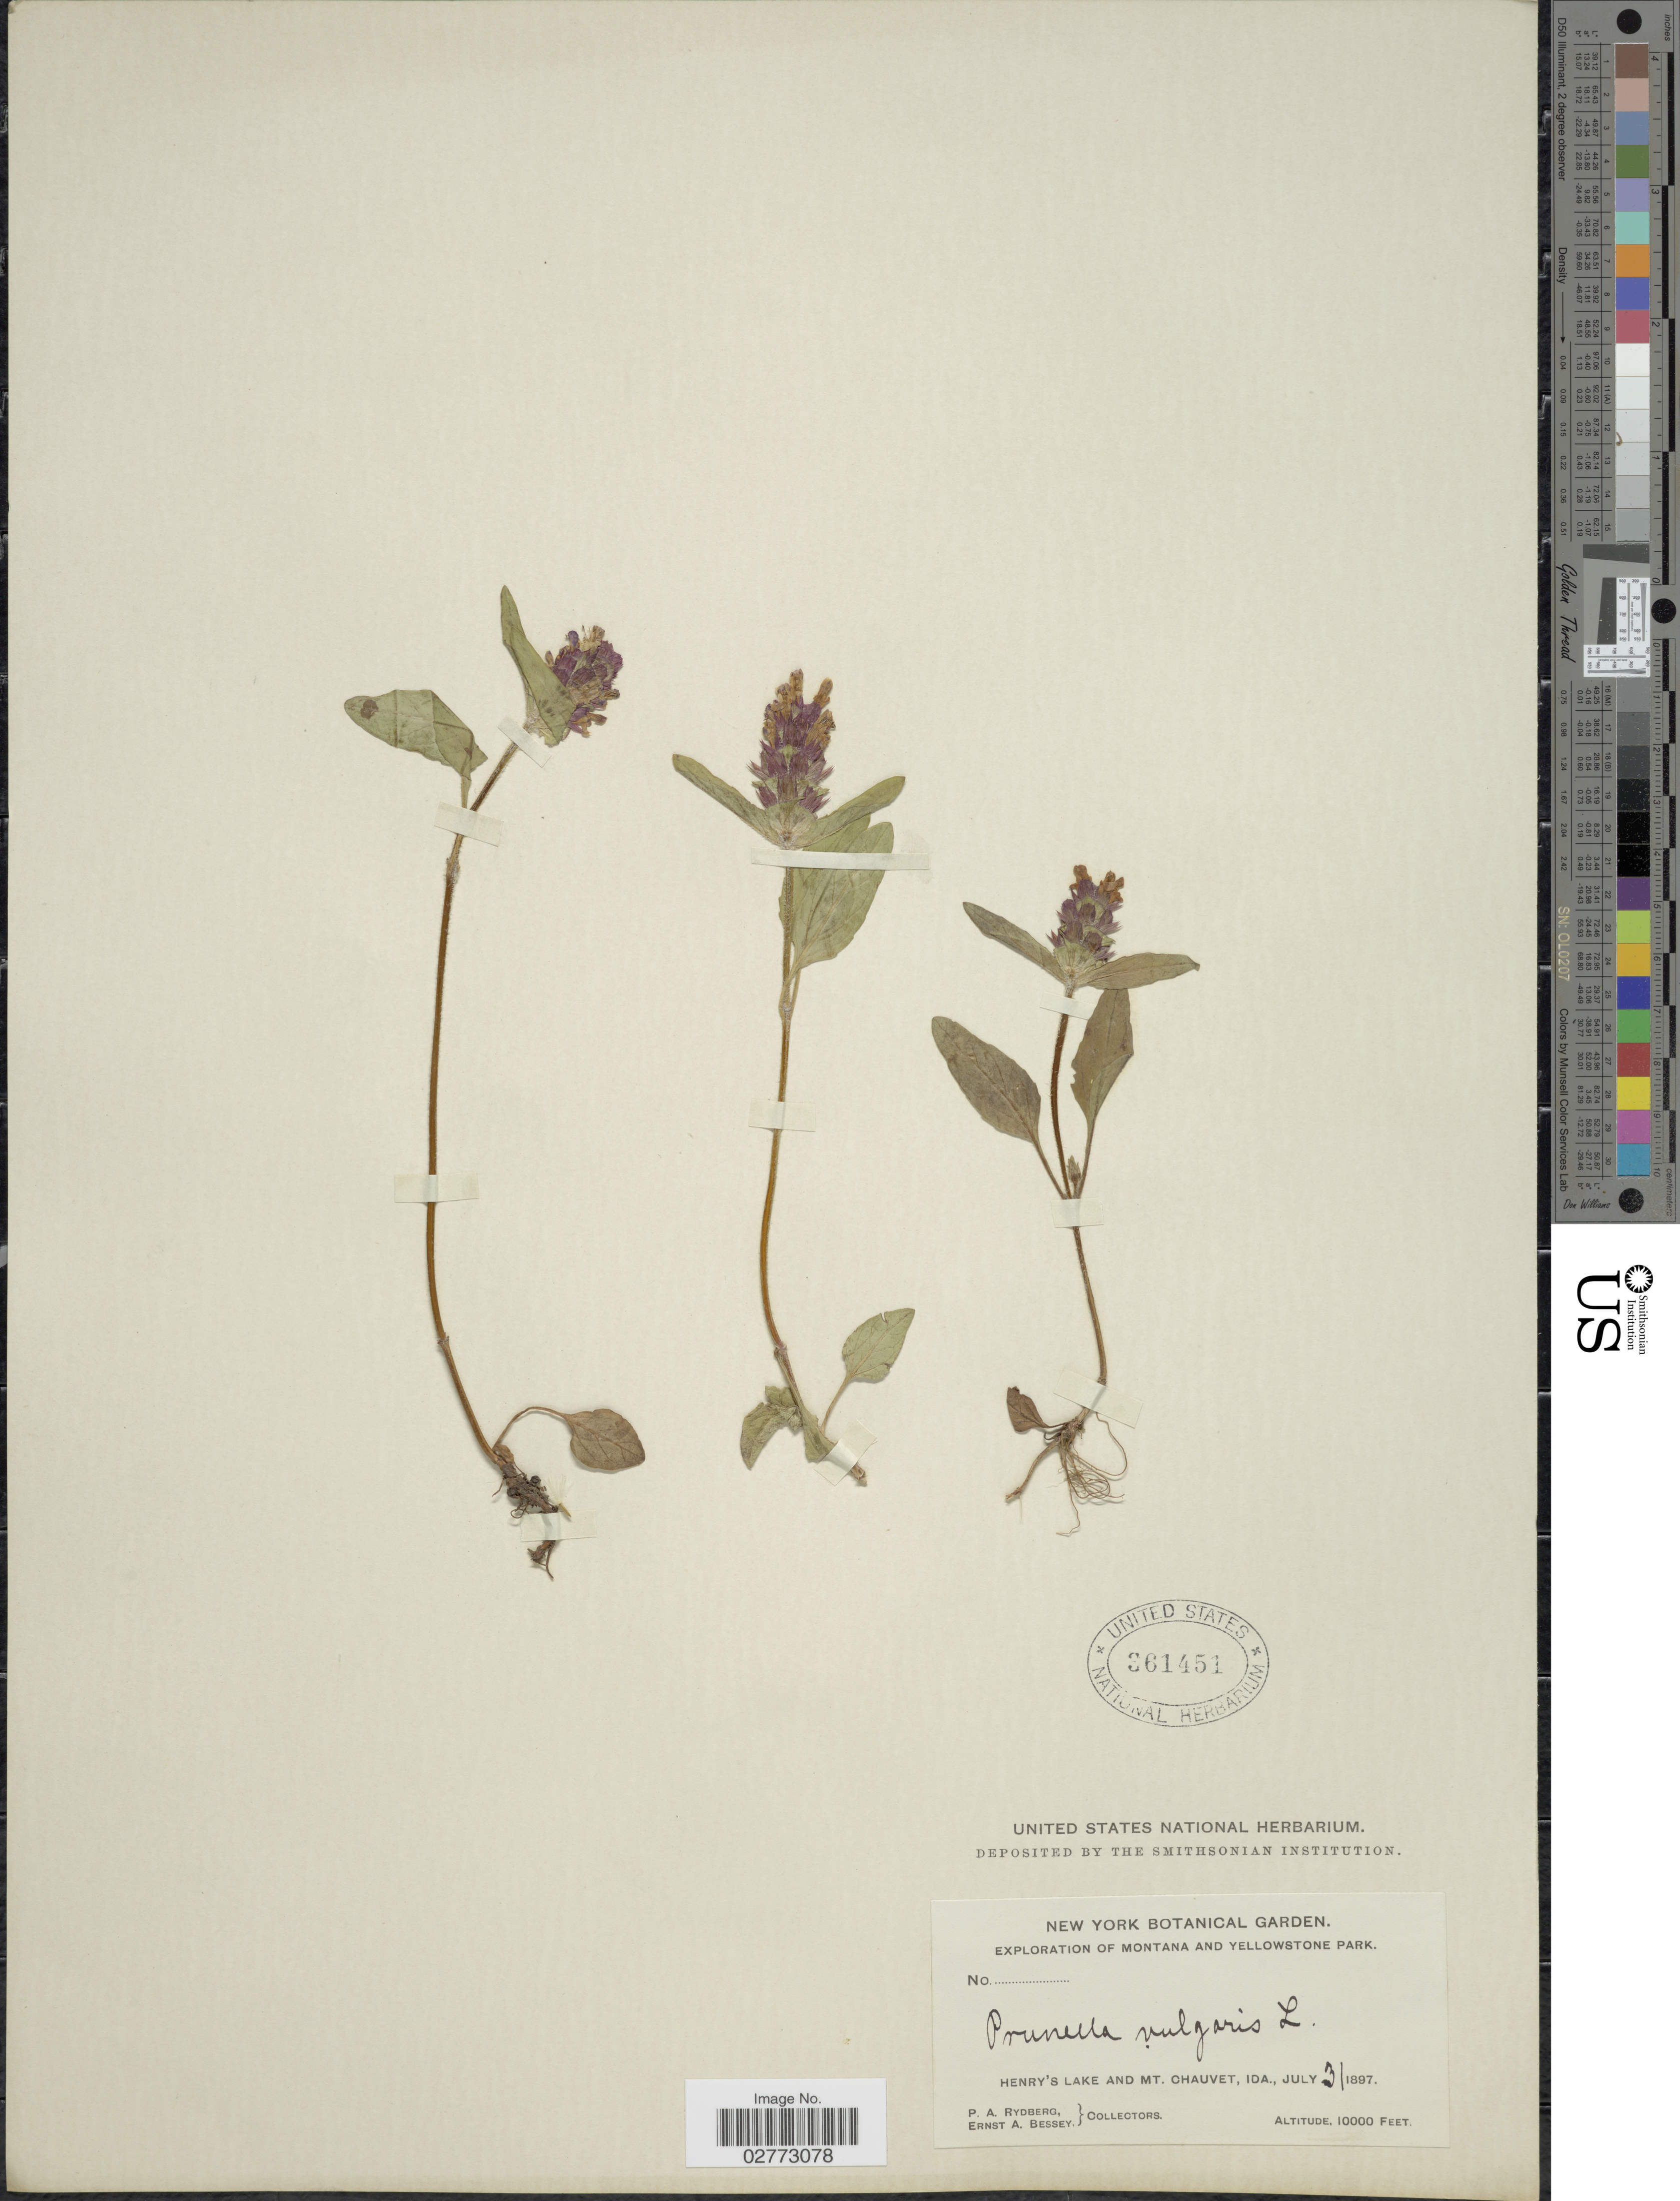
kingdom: Plantae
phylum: Tracheophyta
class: Magnoliopsida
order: Lamiales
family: Lamiaceae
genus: Prunella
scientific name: Prunella vulgaris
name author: L.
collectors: P. A. Rydberg & E. A. Bessey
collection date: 1897-07-31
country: United States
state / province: Idaho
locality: Henry's Lake and Mt. Chauvet.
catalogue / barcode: US 361451